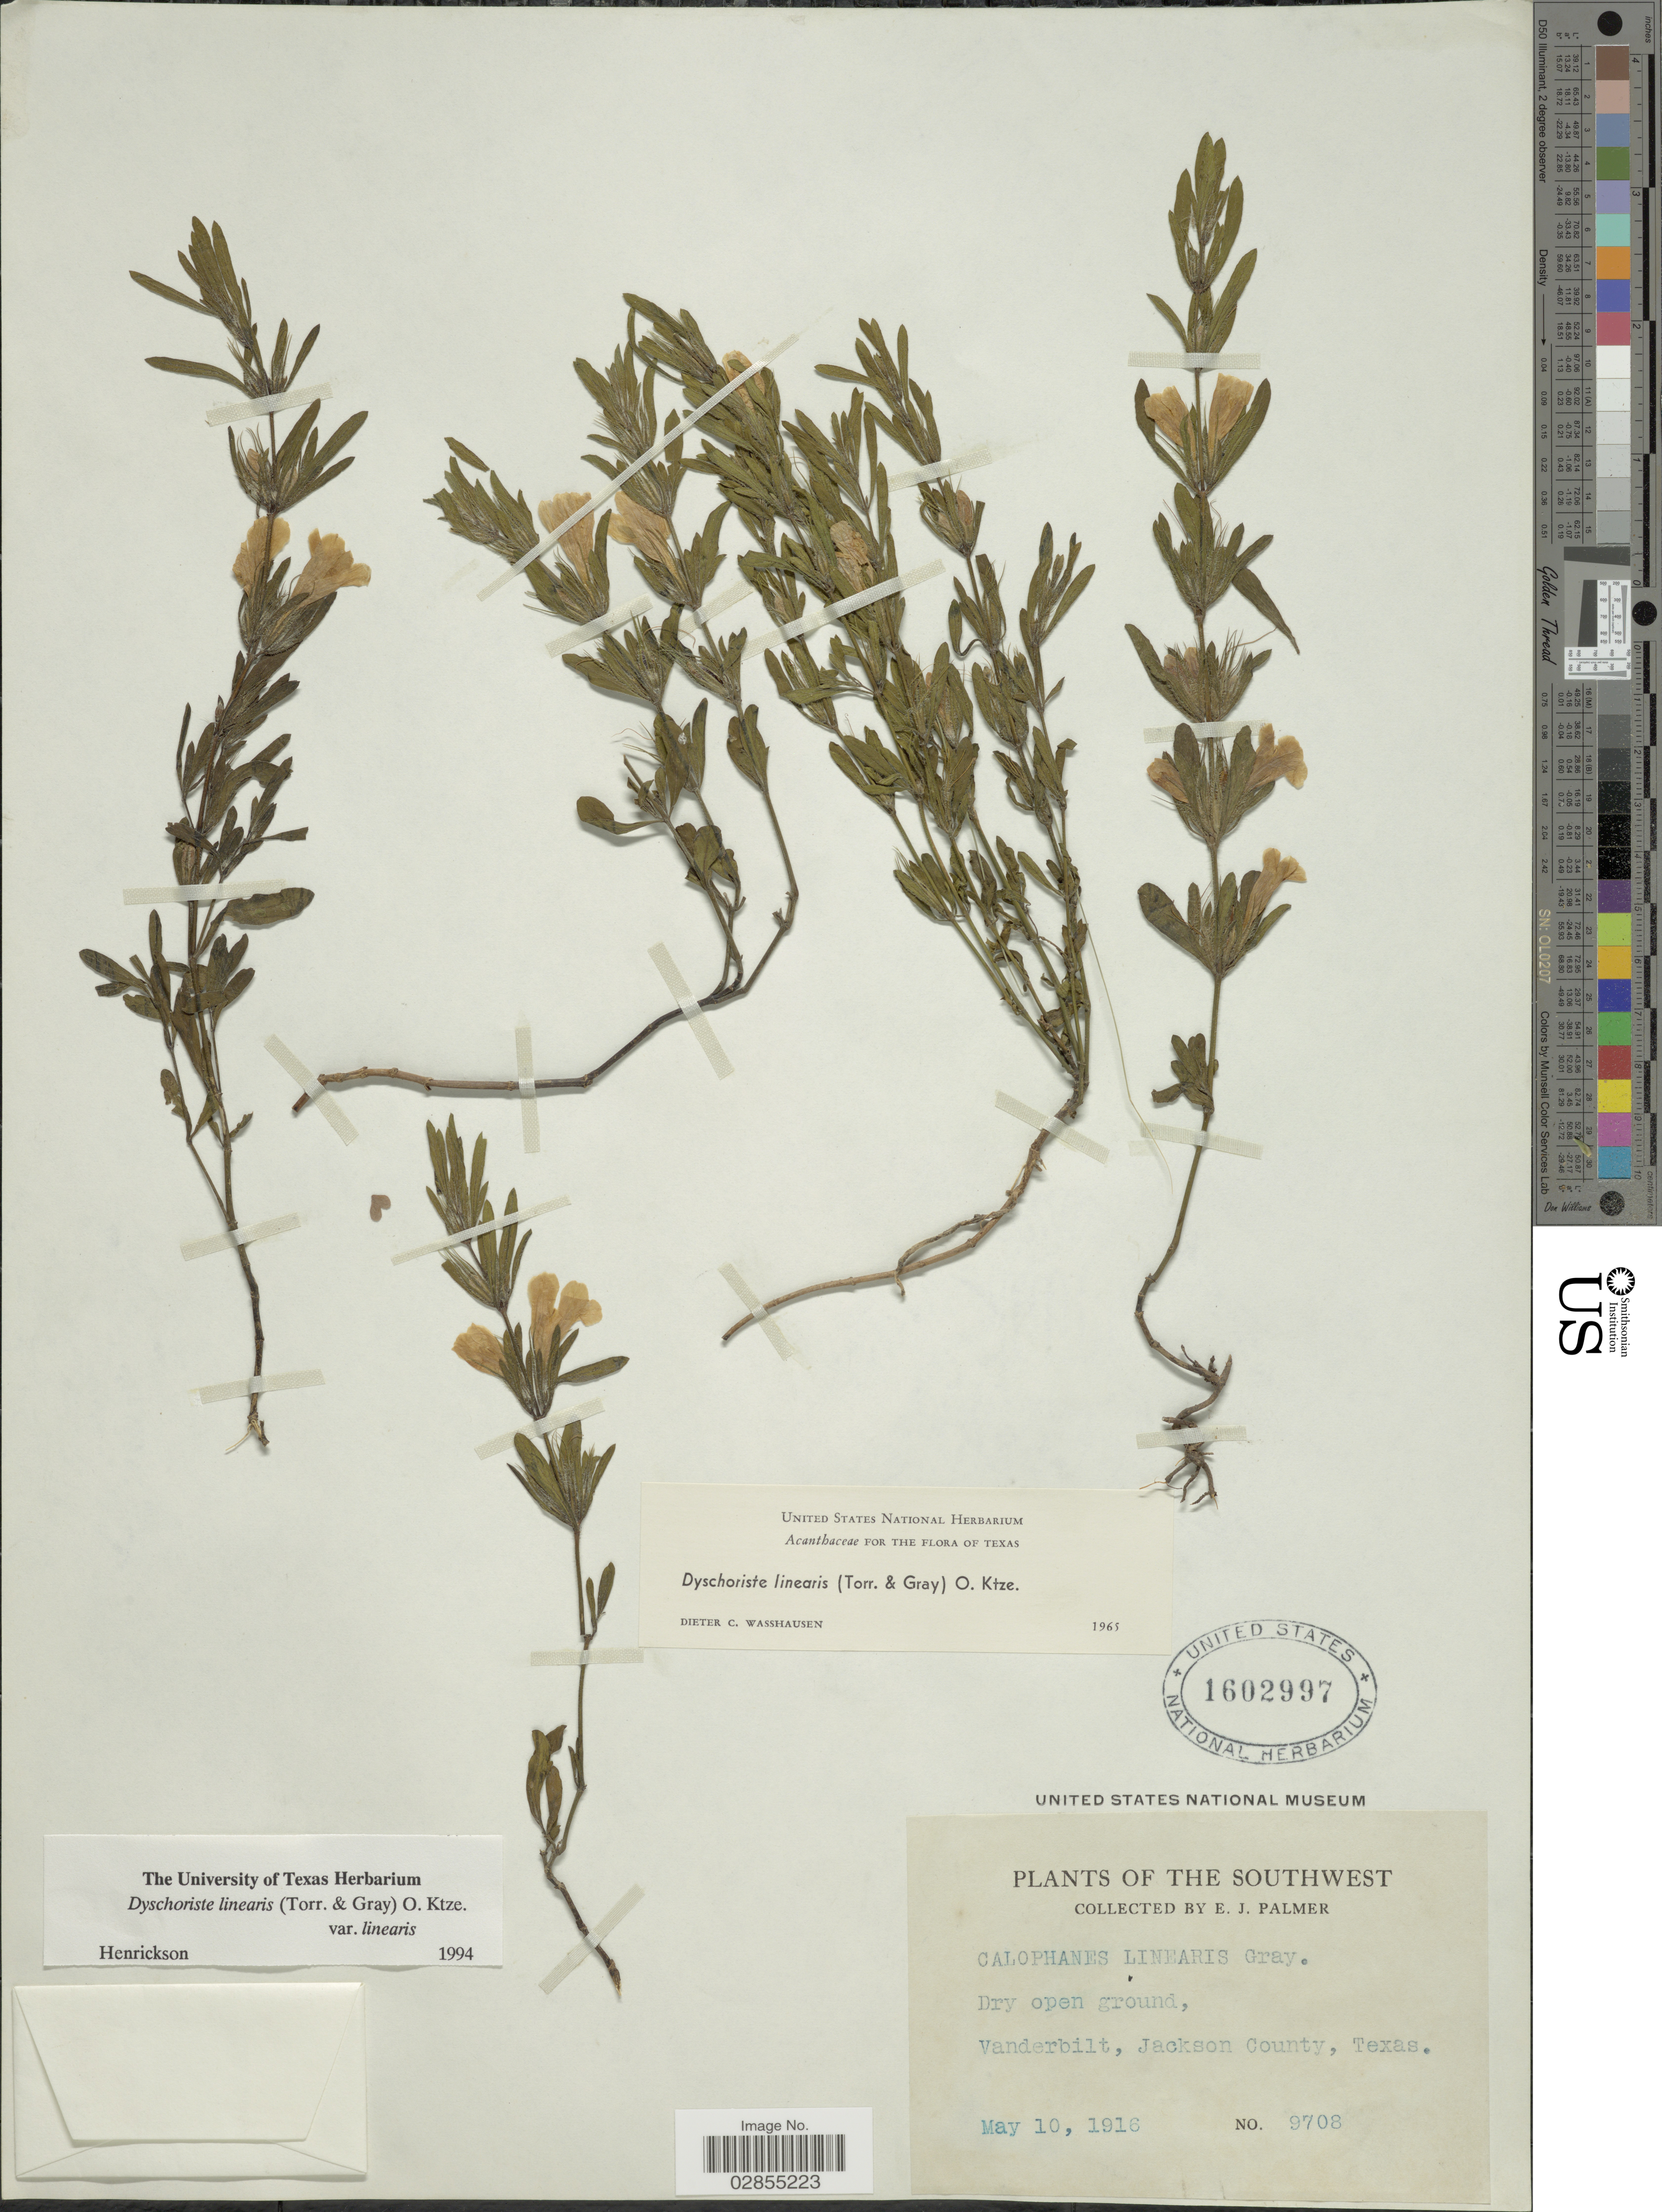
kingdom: Plantae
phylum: Tracheophyta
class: Magnoliopsida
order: Lamiales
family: Acanthaceae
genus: Dyschoriste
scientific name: Dyschoriste linearis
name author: (Torr. & A. Gray) Kuntze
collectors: E. J. Palmer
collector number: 9708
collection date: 1916-05-10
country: United States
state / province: Texas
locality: The Southwest. Vanderbilt, Jackson County.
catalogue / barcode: US 1602997